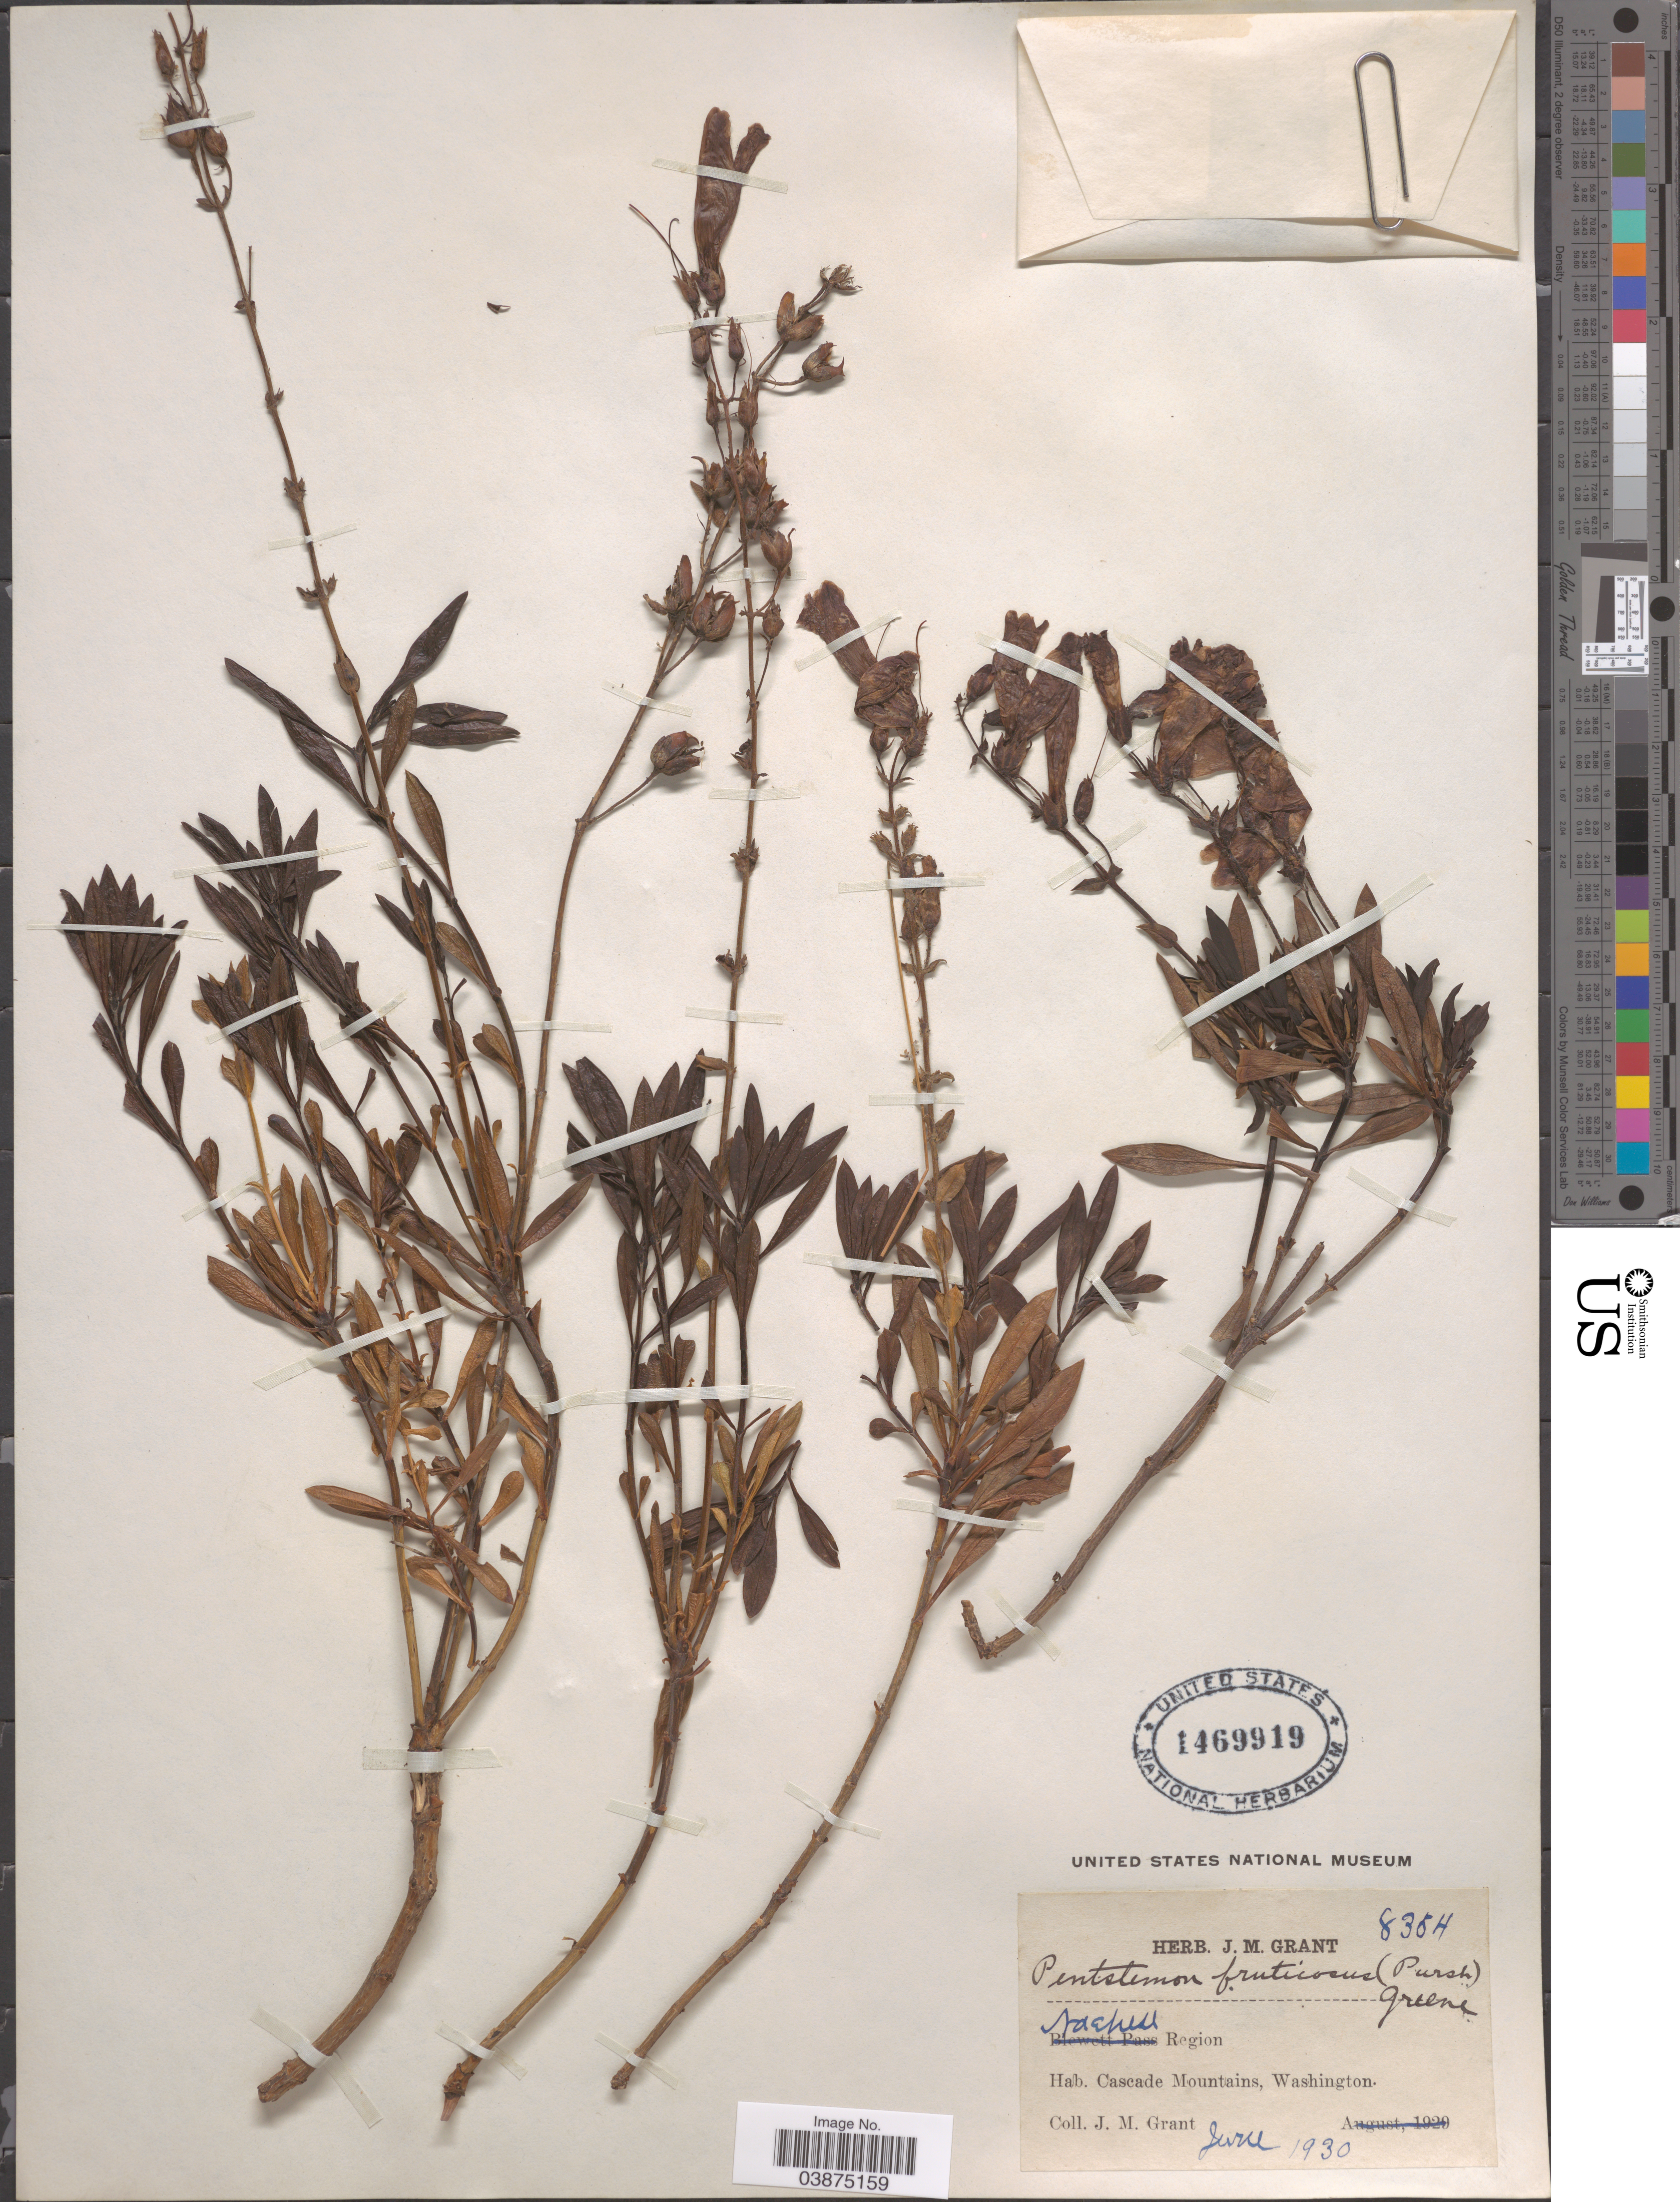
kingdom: Plantae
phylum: Tracheophyta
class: Magnoliopsida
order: Lamiales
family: Plantaginaceae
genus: Penstemon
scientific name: Penstemon fruticosus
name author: (Pursh) Greene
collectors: J. M. Grant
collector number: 8354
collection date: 1930-06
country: United States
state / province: Washington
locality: Naches Region. Cascade Mountains.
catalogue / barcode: US 1469919